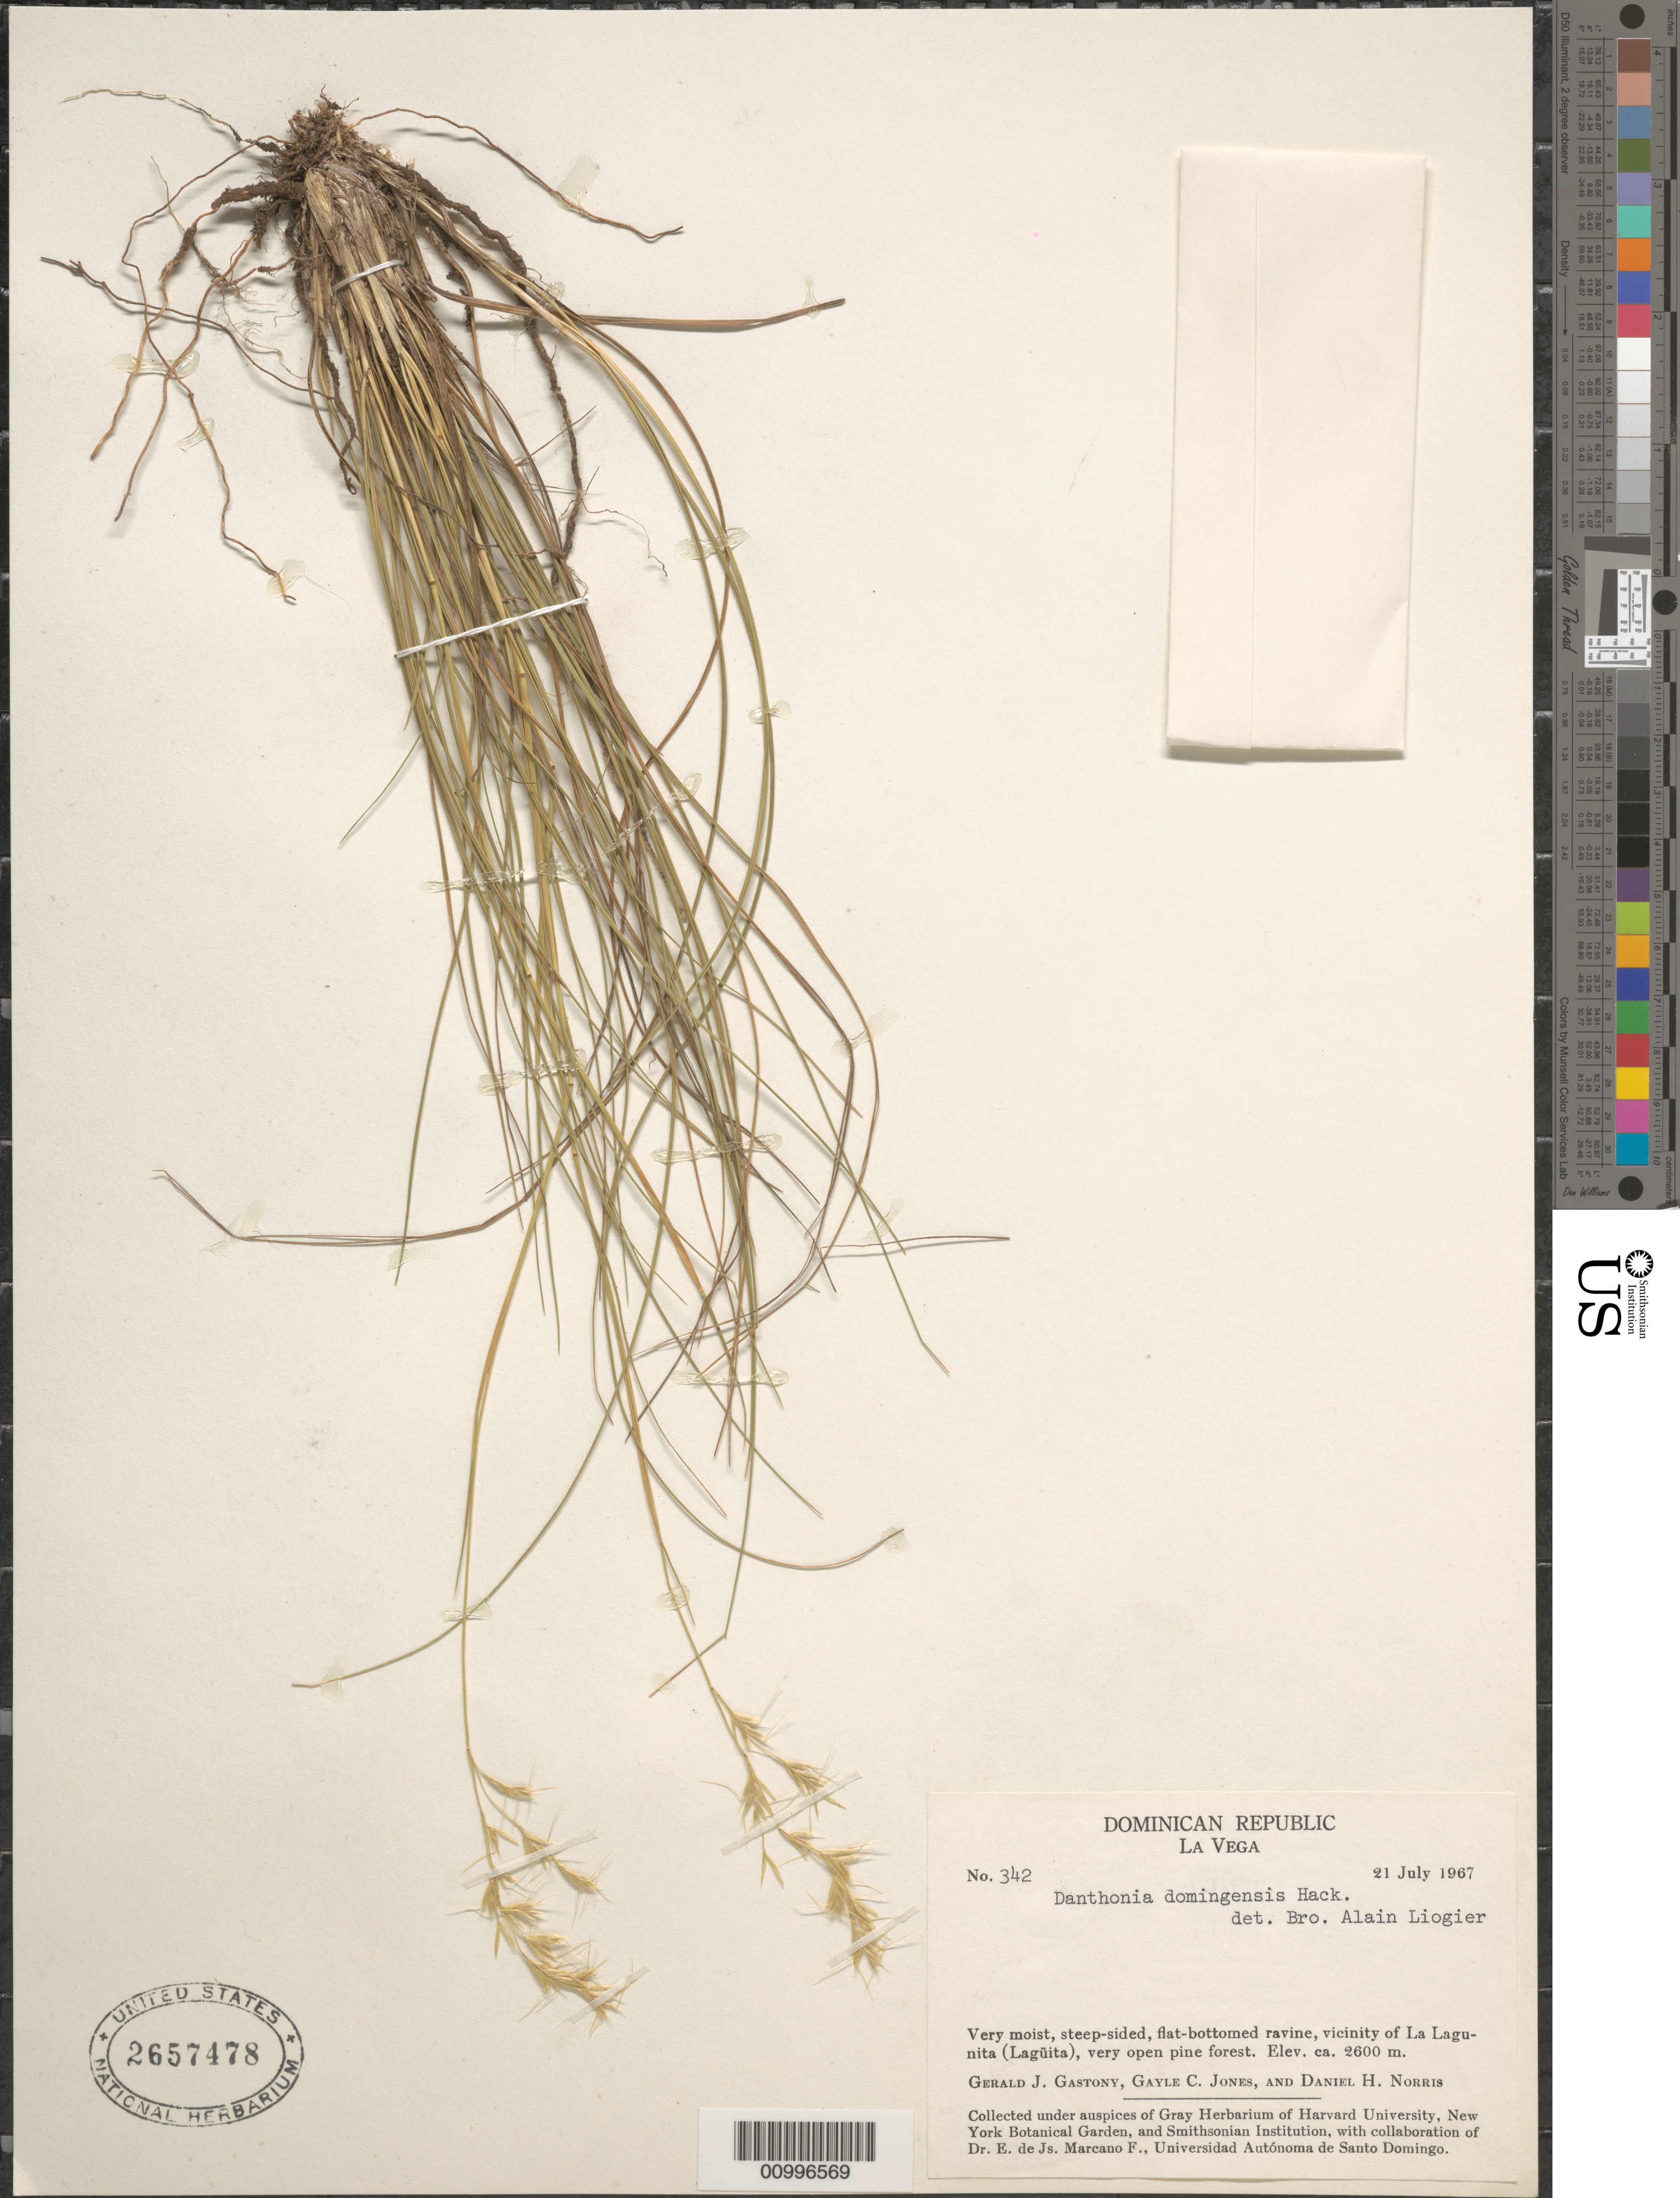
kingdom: Plantae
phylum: Tracheophyta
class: Liliopsida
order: Poales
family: Poaceae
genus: Danthonia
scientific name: Danthonia domingensis subsp. domingensis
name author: Hack. & Pilg.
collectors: G. Gastony & G. C. Jones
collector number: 342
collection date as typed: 21 Jul 1967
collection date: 1967-07-21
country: Dominican Republic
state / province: La Vega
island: Hispaniola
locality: vicinity of La Lagunita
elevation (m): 2600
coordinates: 0 N, 0 E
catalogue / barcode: US 2657478